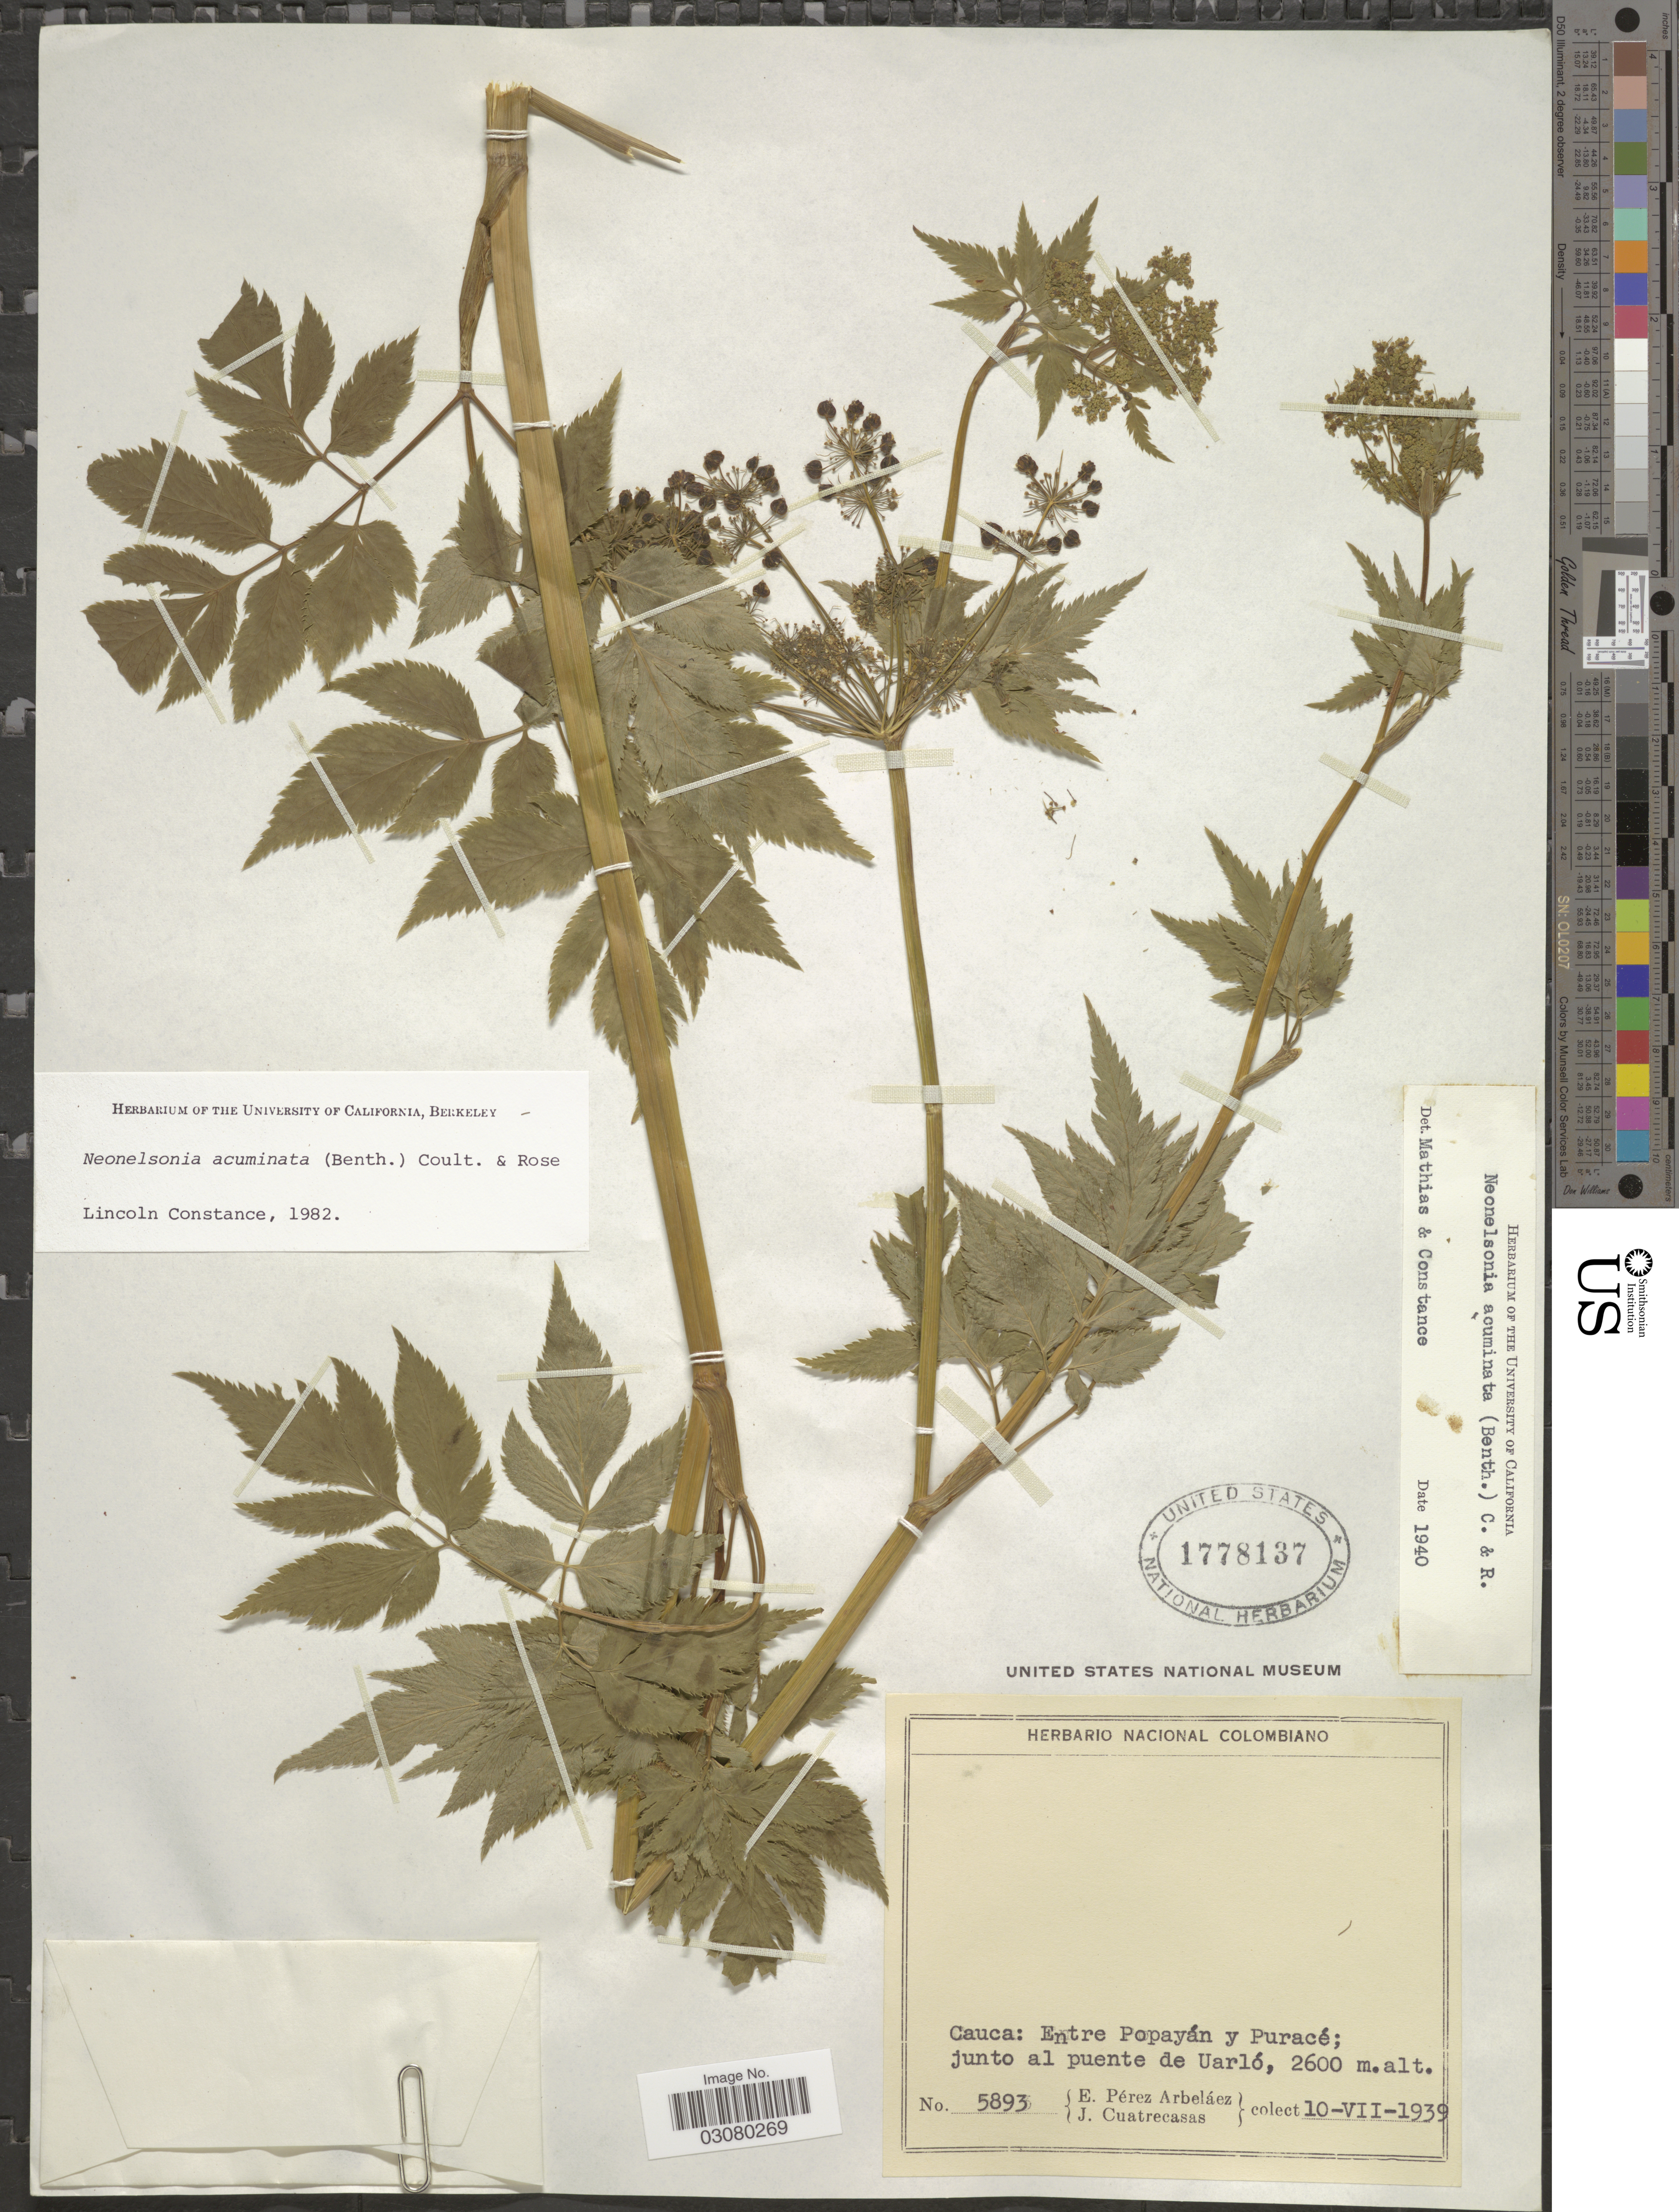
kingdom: Plantae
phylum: Tracheophyta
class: Magnoliopsida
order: Apiales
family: Apiaceae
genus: Neonelsonia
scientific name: Neonelsonia acuminata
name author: (Benth.) J.M. Coult. & Rose ex Drude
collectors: E. Pérez Arbeláez & J. Cuatrecasas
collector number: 5893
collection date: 1939-07-10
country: Colombia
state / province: Cauca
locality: Entre Popayán y Puracé; junto al puente de Uarló.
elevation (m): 2600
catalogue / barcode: US 1778137